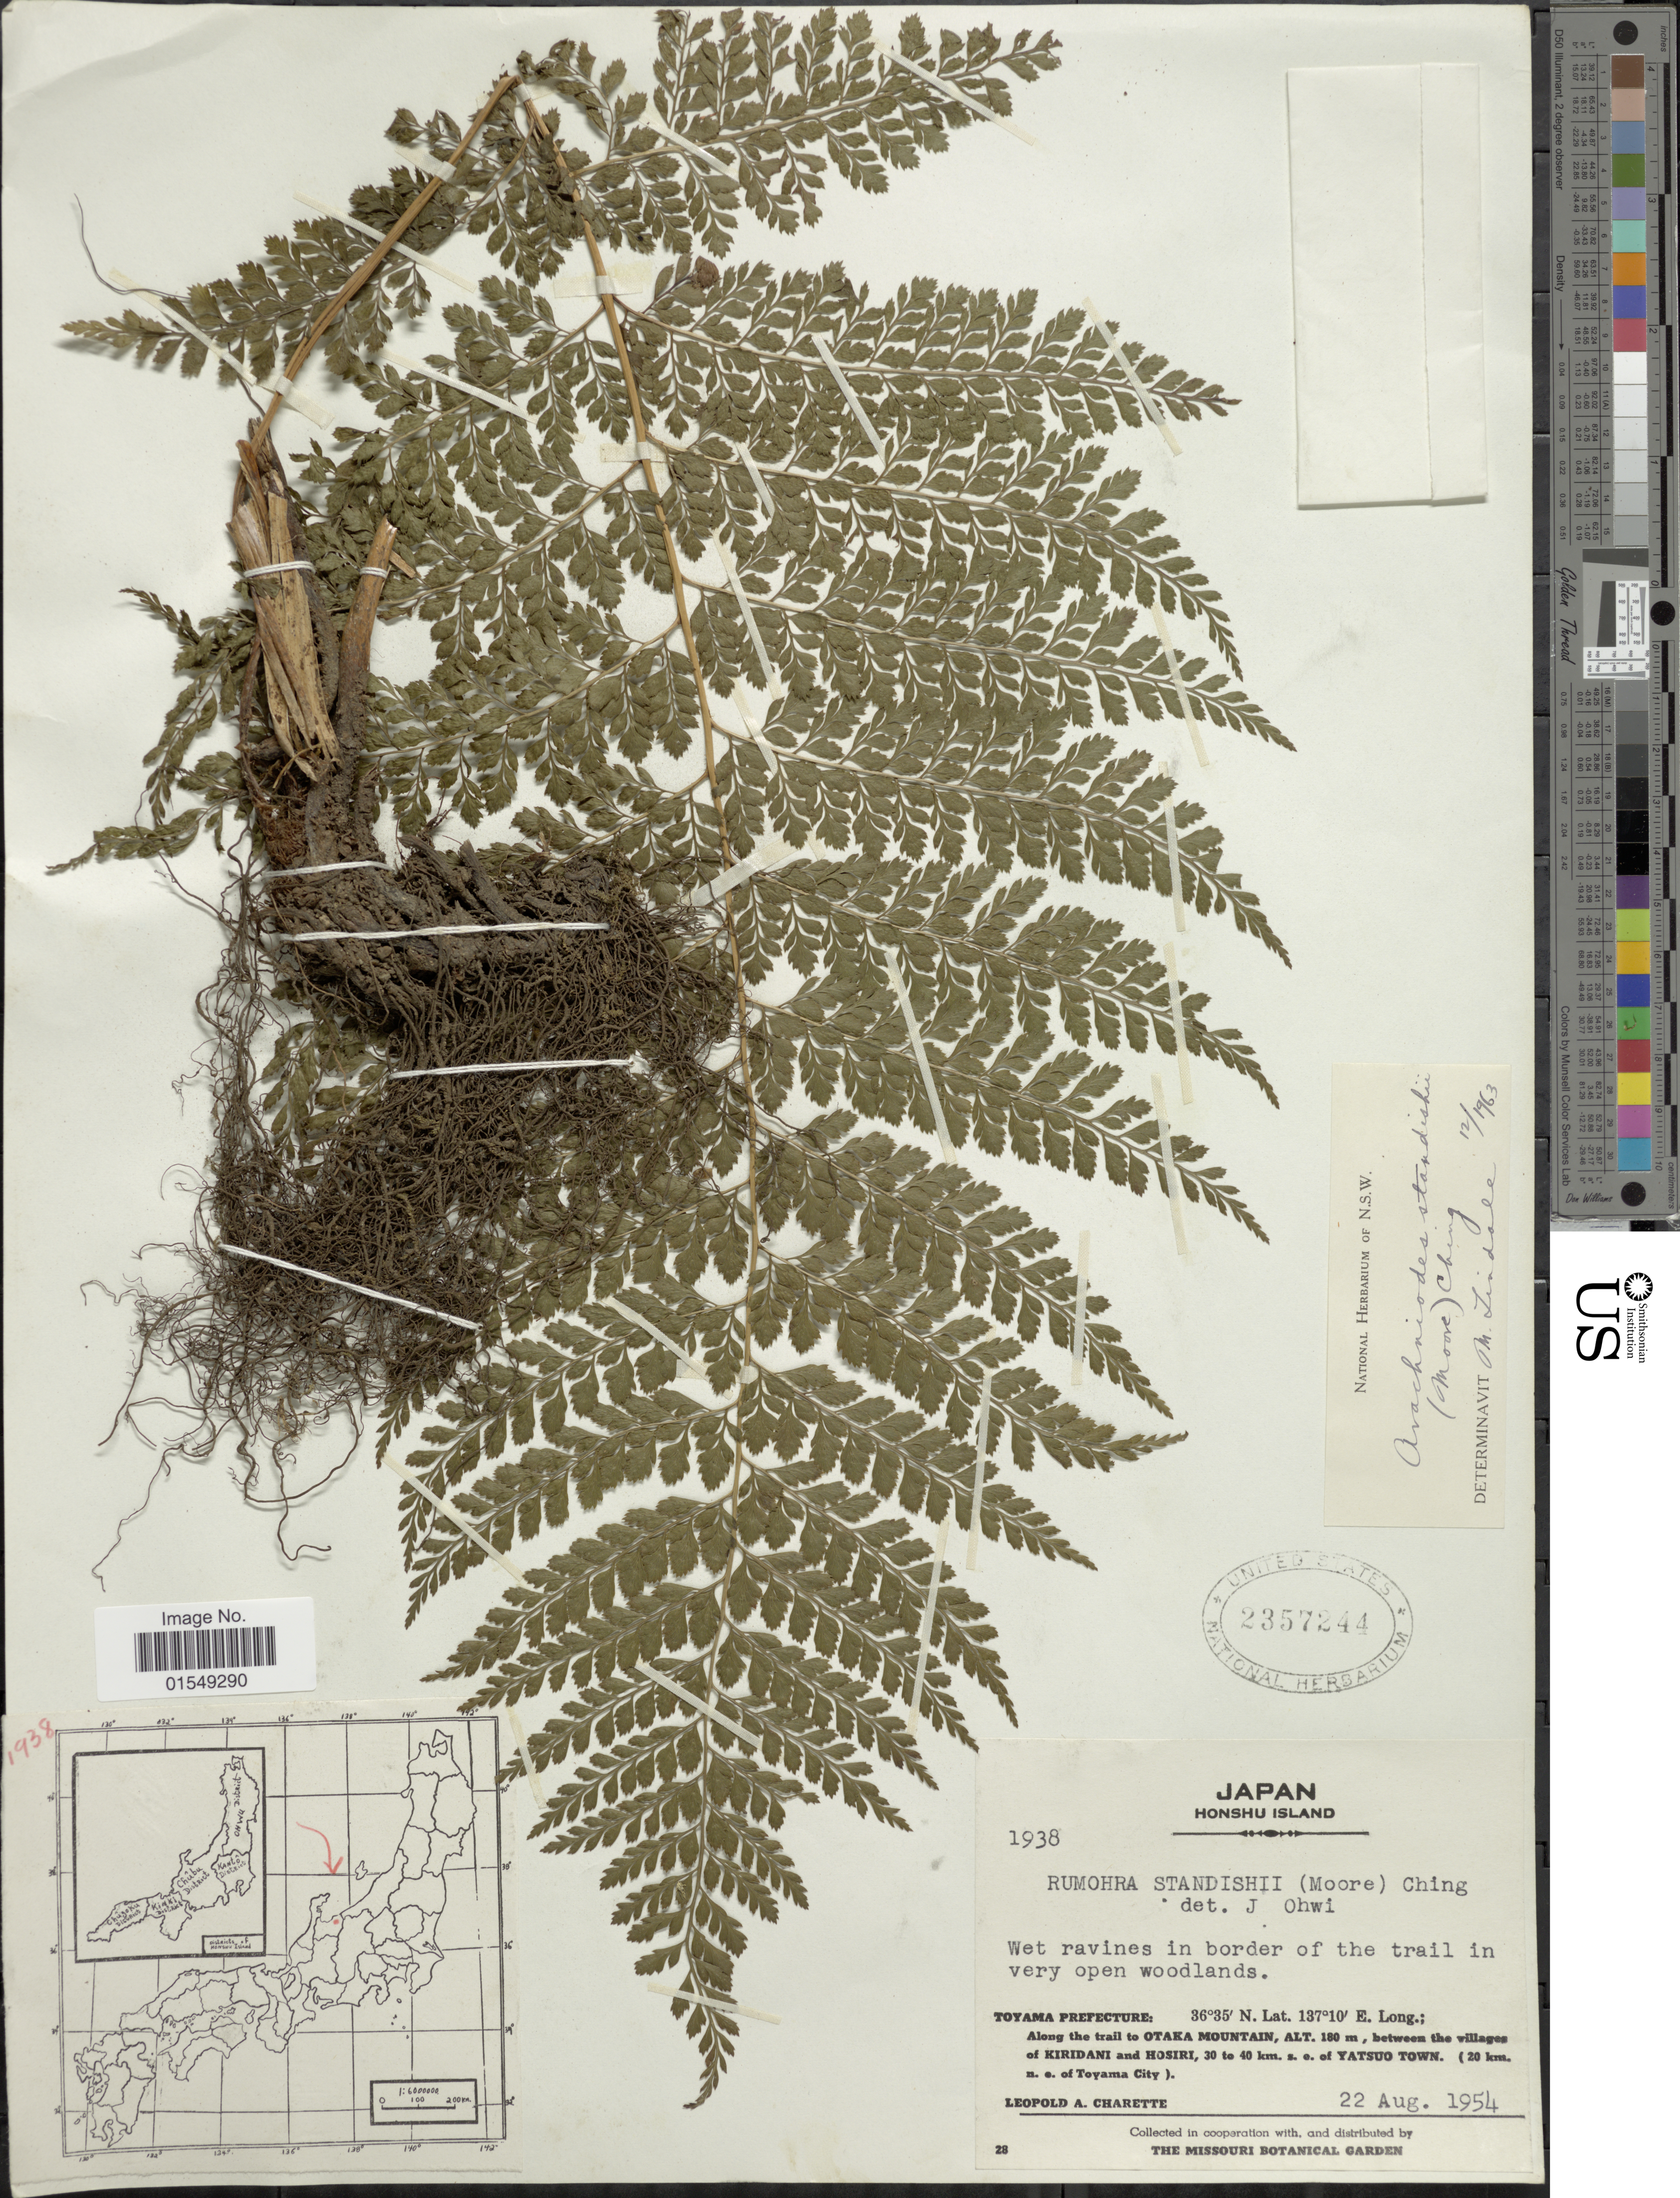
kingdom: Plantae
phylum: Tracheophyta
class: Polypodiopsida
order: Polypodiales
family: Dryopteridaceae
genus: Arachniodes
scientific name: Arachniodes standishii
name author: (T. Moore) Ohwi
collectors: L. A. Charette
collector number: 1938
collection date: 1954-08-22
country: Japan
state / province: Toyama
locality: Honshu Island, Toyama Prefecture, along the trail to Otaka Mountain, between the villages of Kiridani and Hosiri, 30 to 40 km s.e. of Yatsuo Town (20 km n.e. of Toayam Citty)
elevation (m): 180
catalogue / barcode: US 2357244